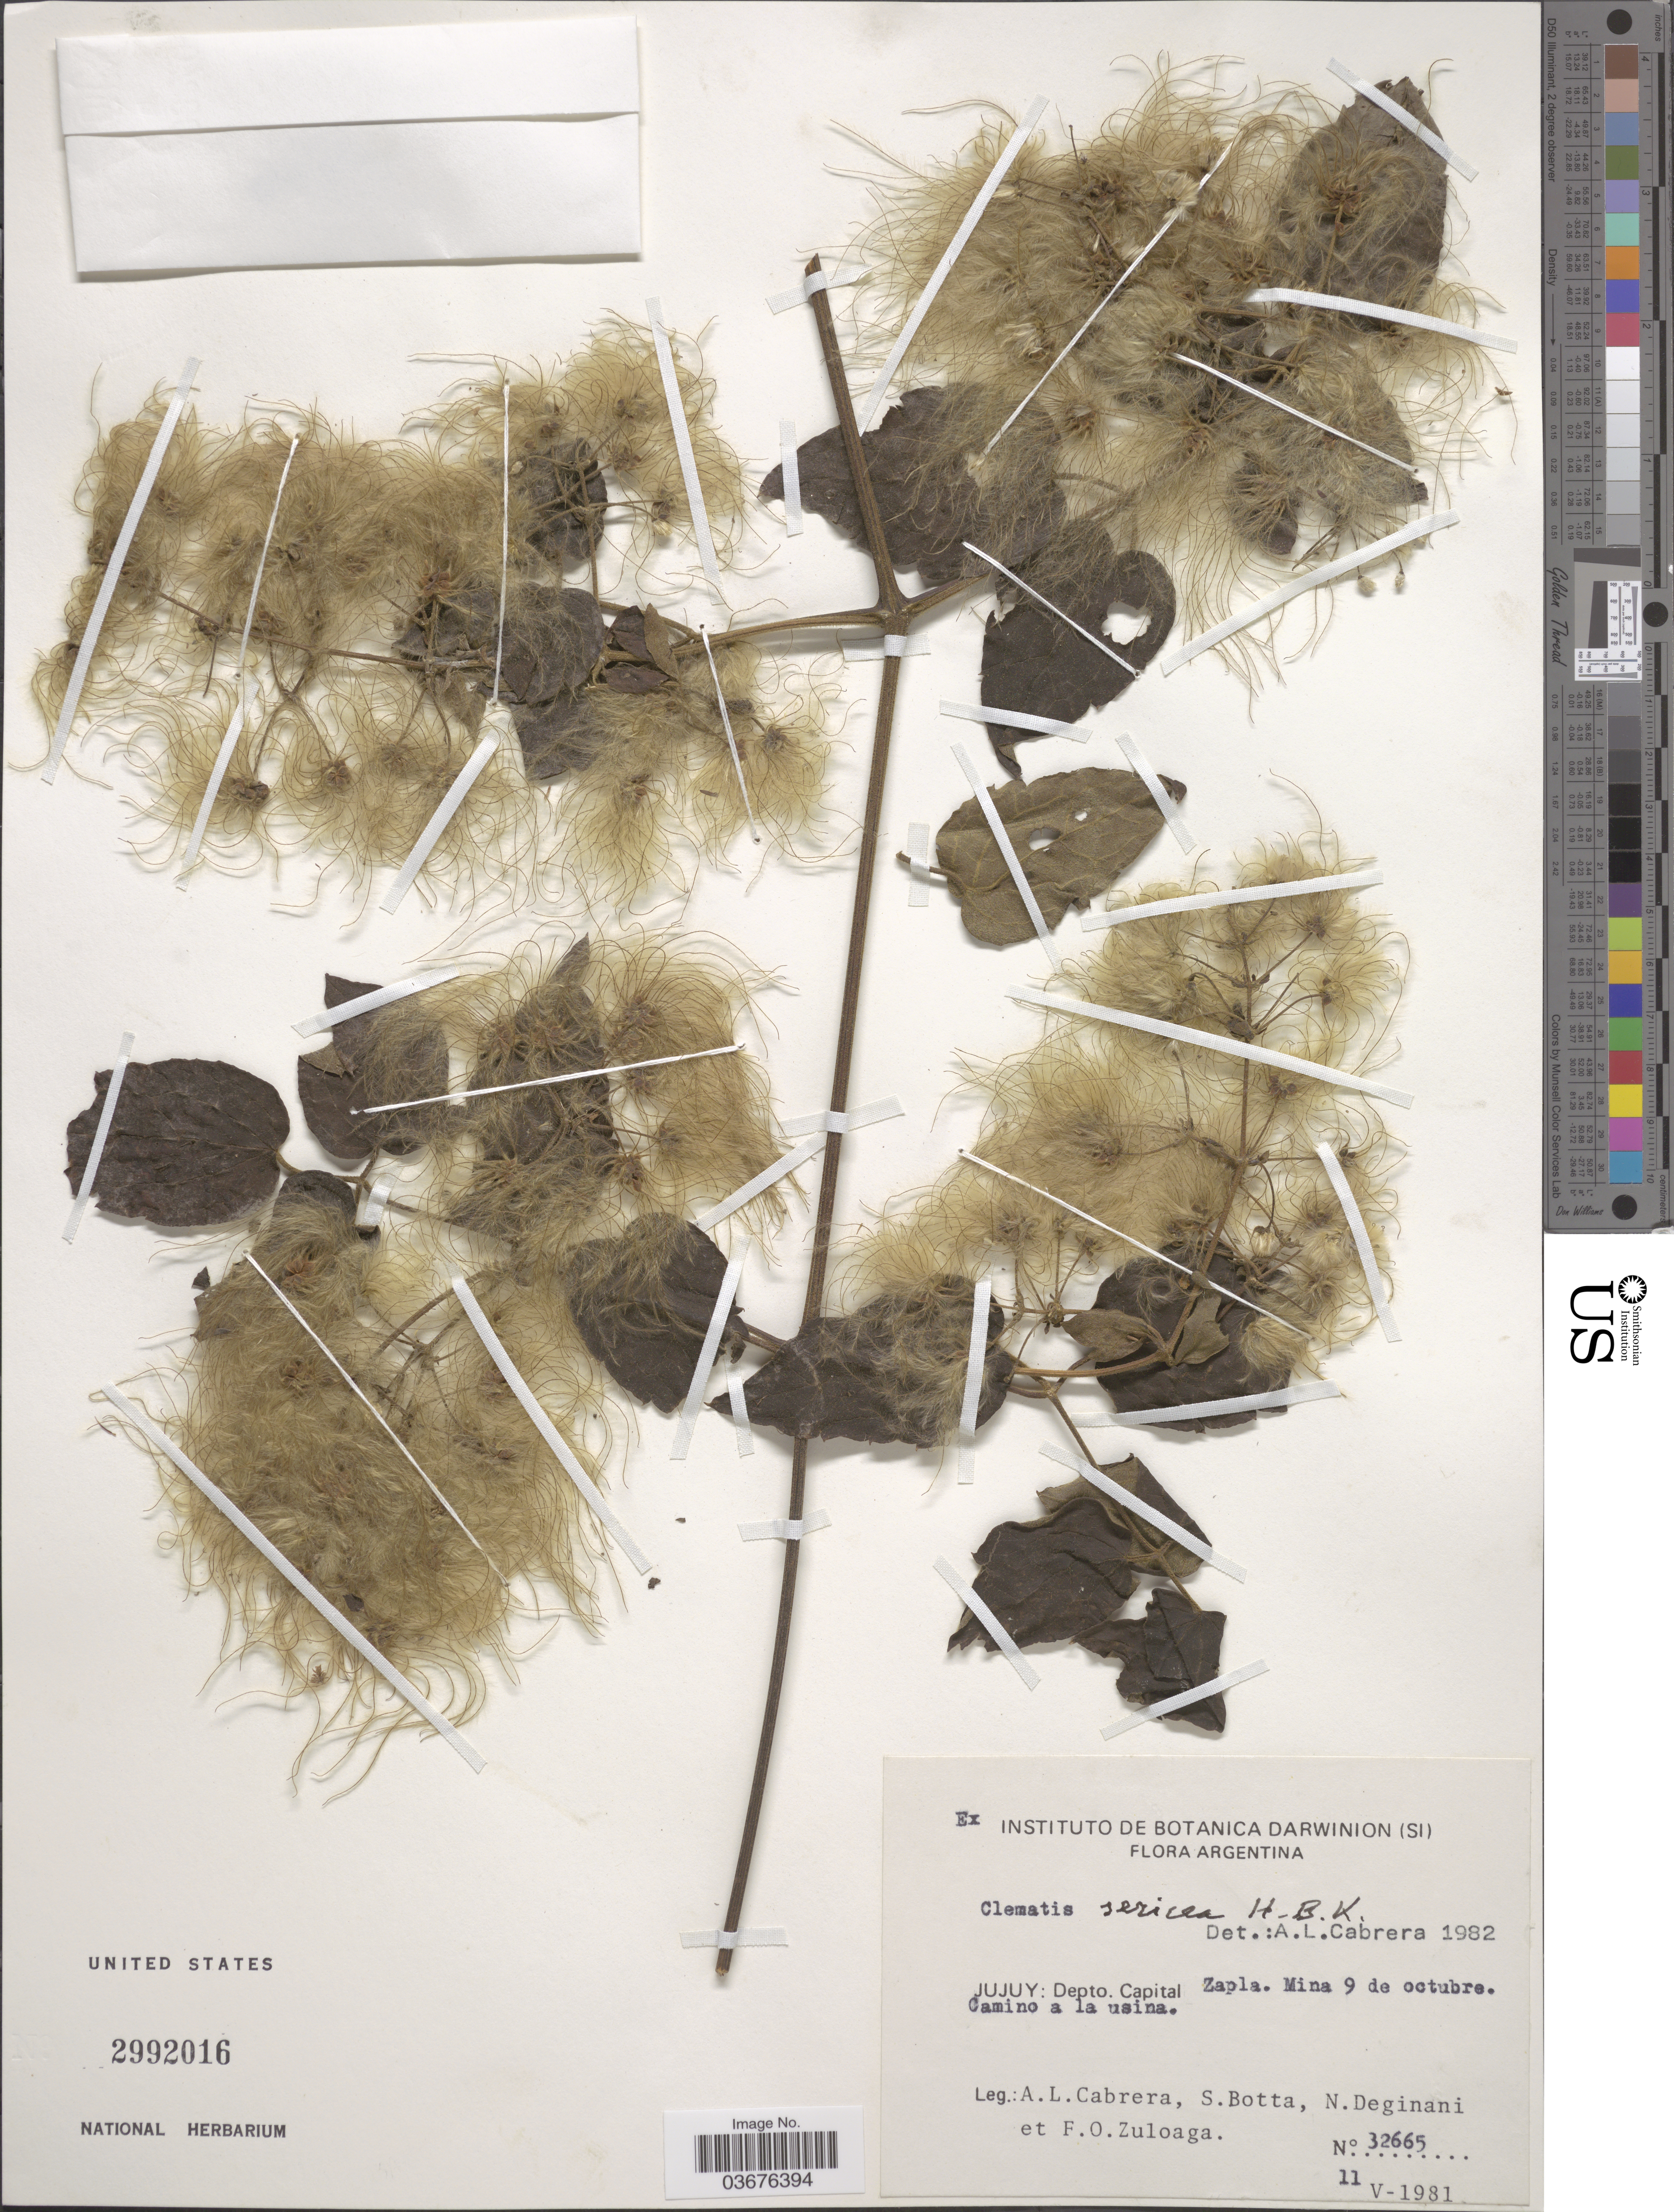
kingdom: Plantae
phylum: Tracheophyta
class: Magnoliopsida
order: Ranunculales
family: Ranunculaceae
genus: Clematis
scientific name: Clematis haenkeana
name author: C. Presl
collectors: A. L. Cabrera, S. Botta, N. Deginani & F. O. Zuloaga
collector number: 32665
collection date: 1981-05-11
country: Argentina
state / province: Jujuy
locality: Depto. Capital. Zapla. Mina 9 de octubre. Camino a la usina.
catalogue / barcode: US 2992016